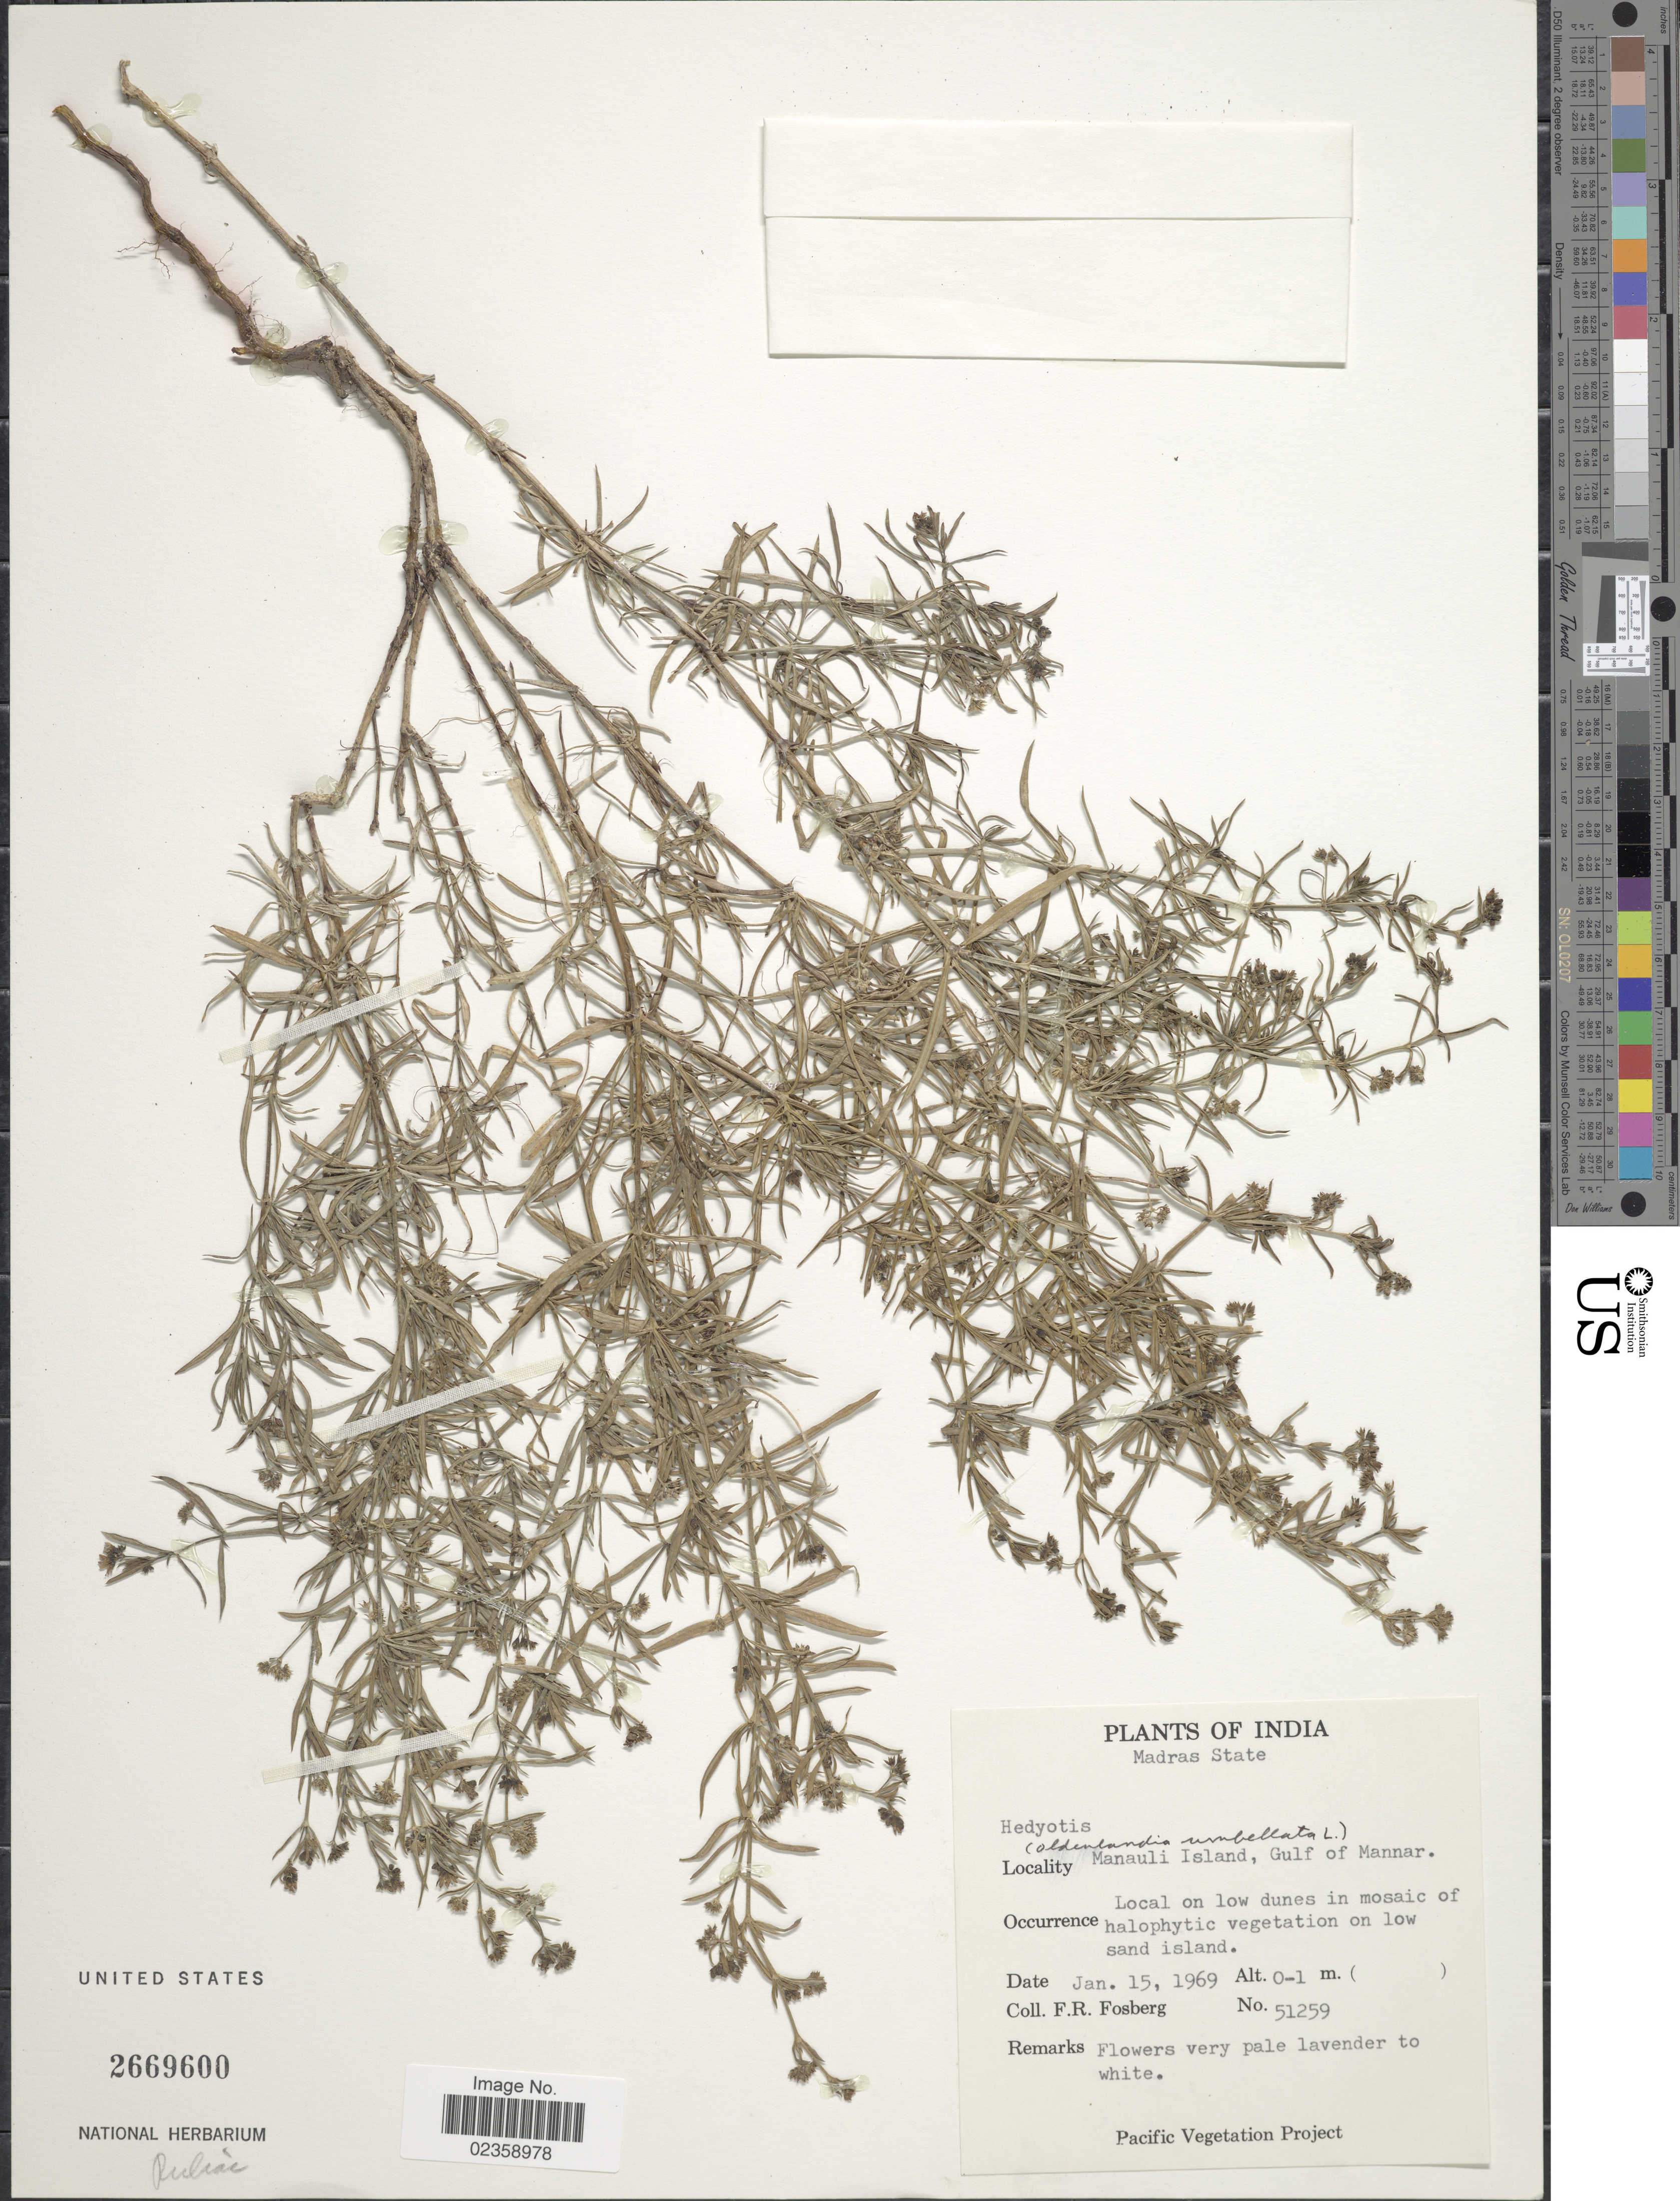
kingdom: Plantae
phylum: Tracheophyta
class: Magnoliopsida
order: Gentianales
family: Rubiaceae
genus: Oldenlandia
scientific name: Oldenlandia umbellata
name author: L.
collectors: F. R. Fosberg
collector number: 51259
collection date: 1969-01-15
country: India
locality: Madras State. Manauli Island, Gulf of Mannar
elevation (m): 0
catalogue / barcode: US 2669600